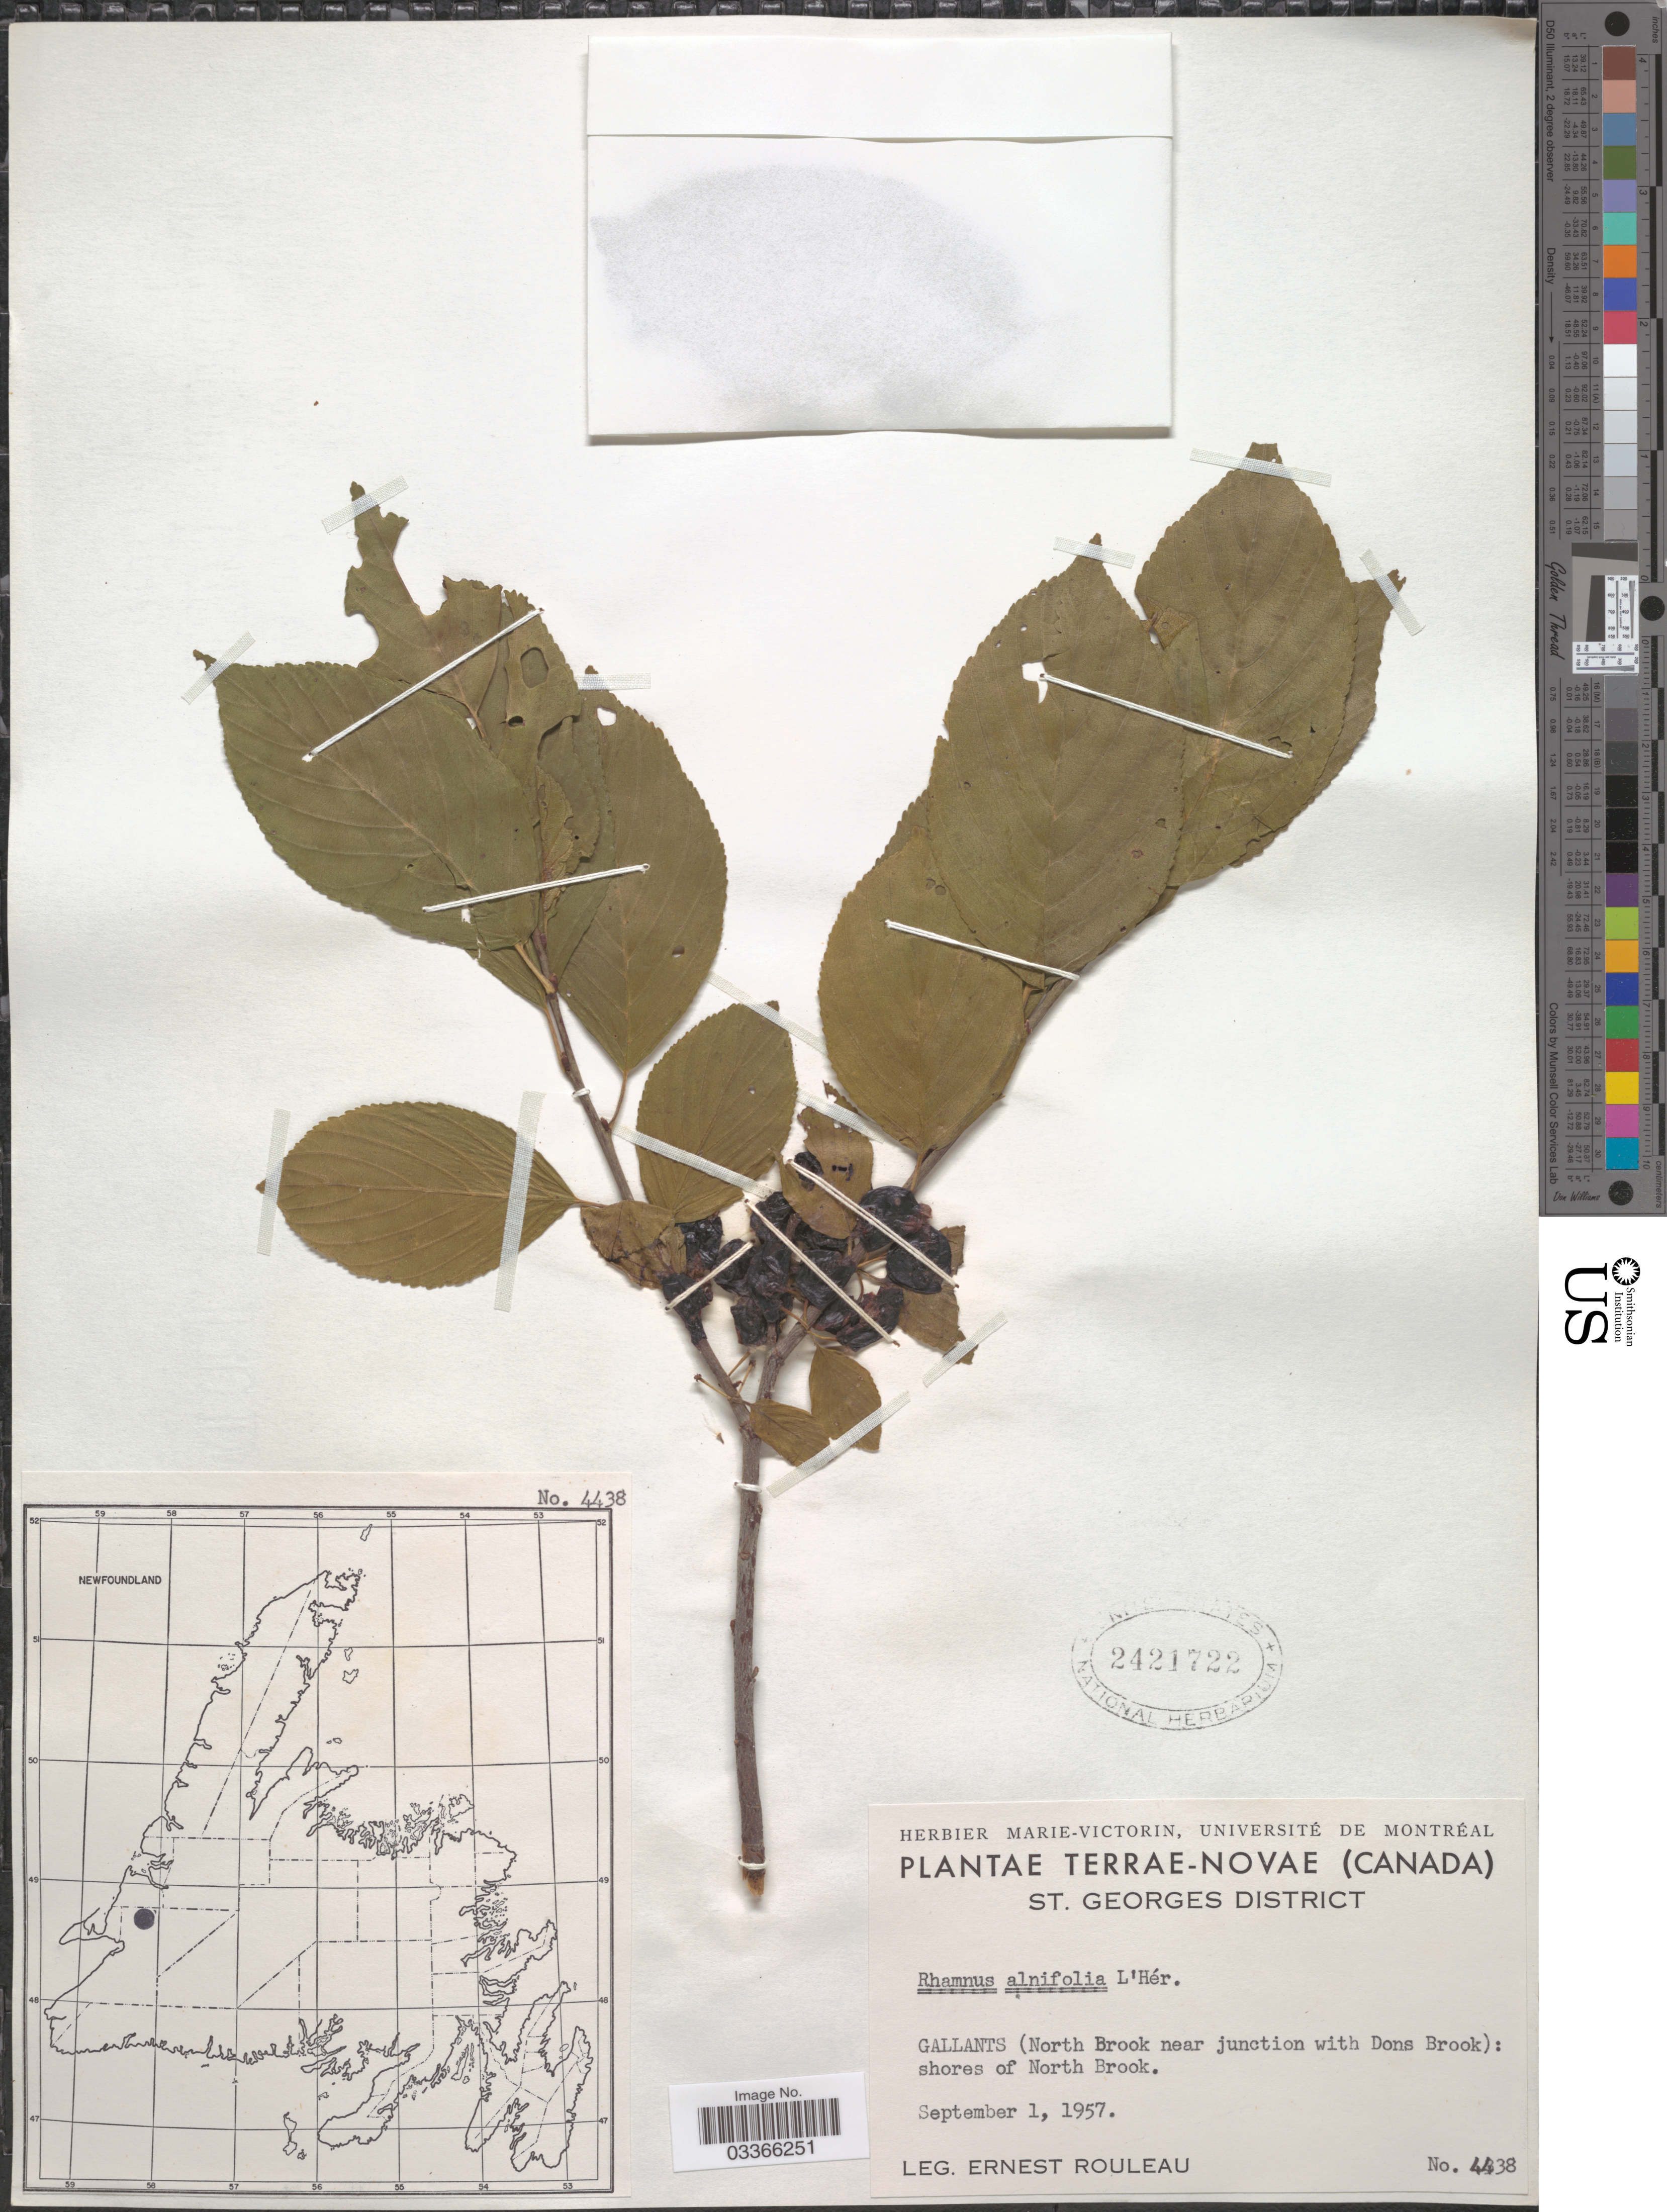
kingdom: Plantae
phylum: Tracheophyta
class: Magnoliopsida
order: Rosales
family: Rhamnaceae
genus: Rhamnus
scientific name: Rhamnus alnifolia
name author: L'Hér.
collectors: E. Rouleau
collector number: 4438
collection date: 1957-09-01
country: Canada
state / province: Newfoundland and Labrador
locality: Terrae-Novae, St. Georges District, Gallants (North Brook near junction with Dons Brook): shores of North Brook.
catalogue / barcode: US 2421722